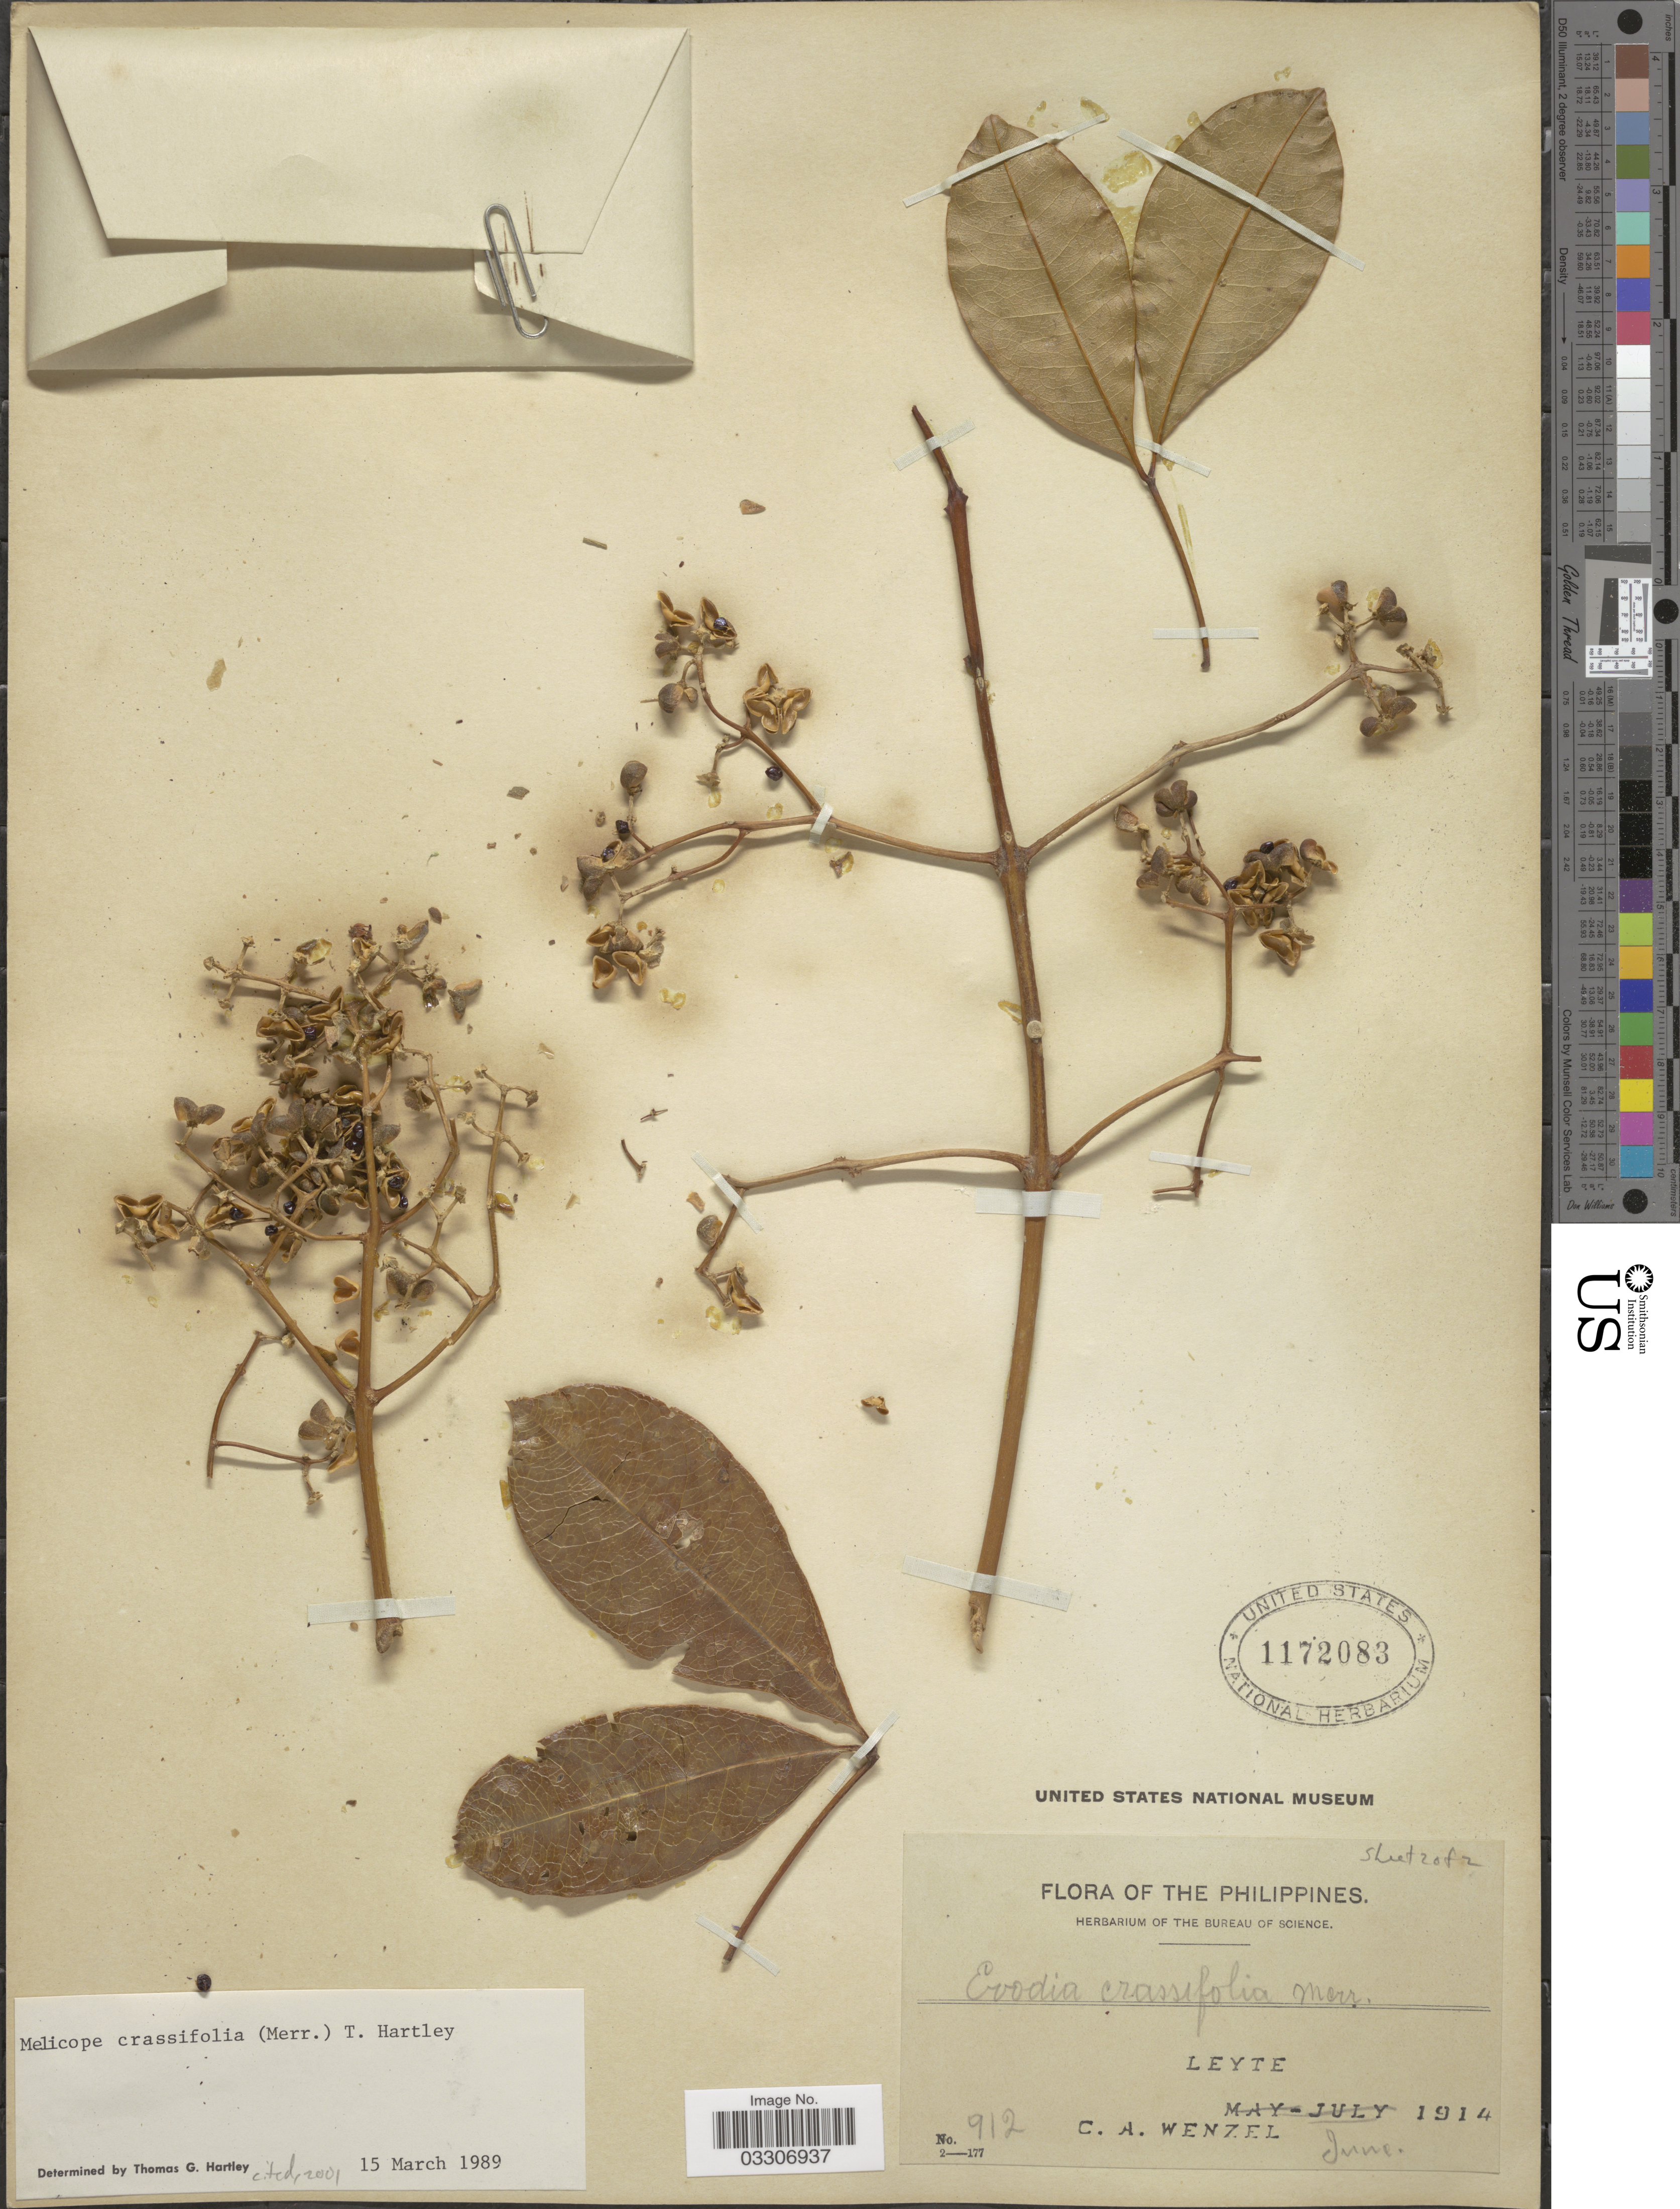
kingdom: Plantae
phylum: Tracheophyta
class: Magnoliopsida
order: Sapindales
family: Rutaceae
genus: Melicope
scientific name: Melicope crassifolia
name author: (Merr.) T.G. Hartley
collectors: C. Wenzel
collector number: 912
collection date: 1914-06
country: Philippines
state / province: Eastern Visayas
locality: Leyte.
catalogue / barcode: US 1172083